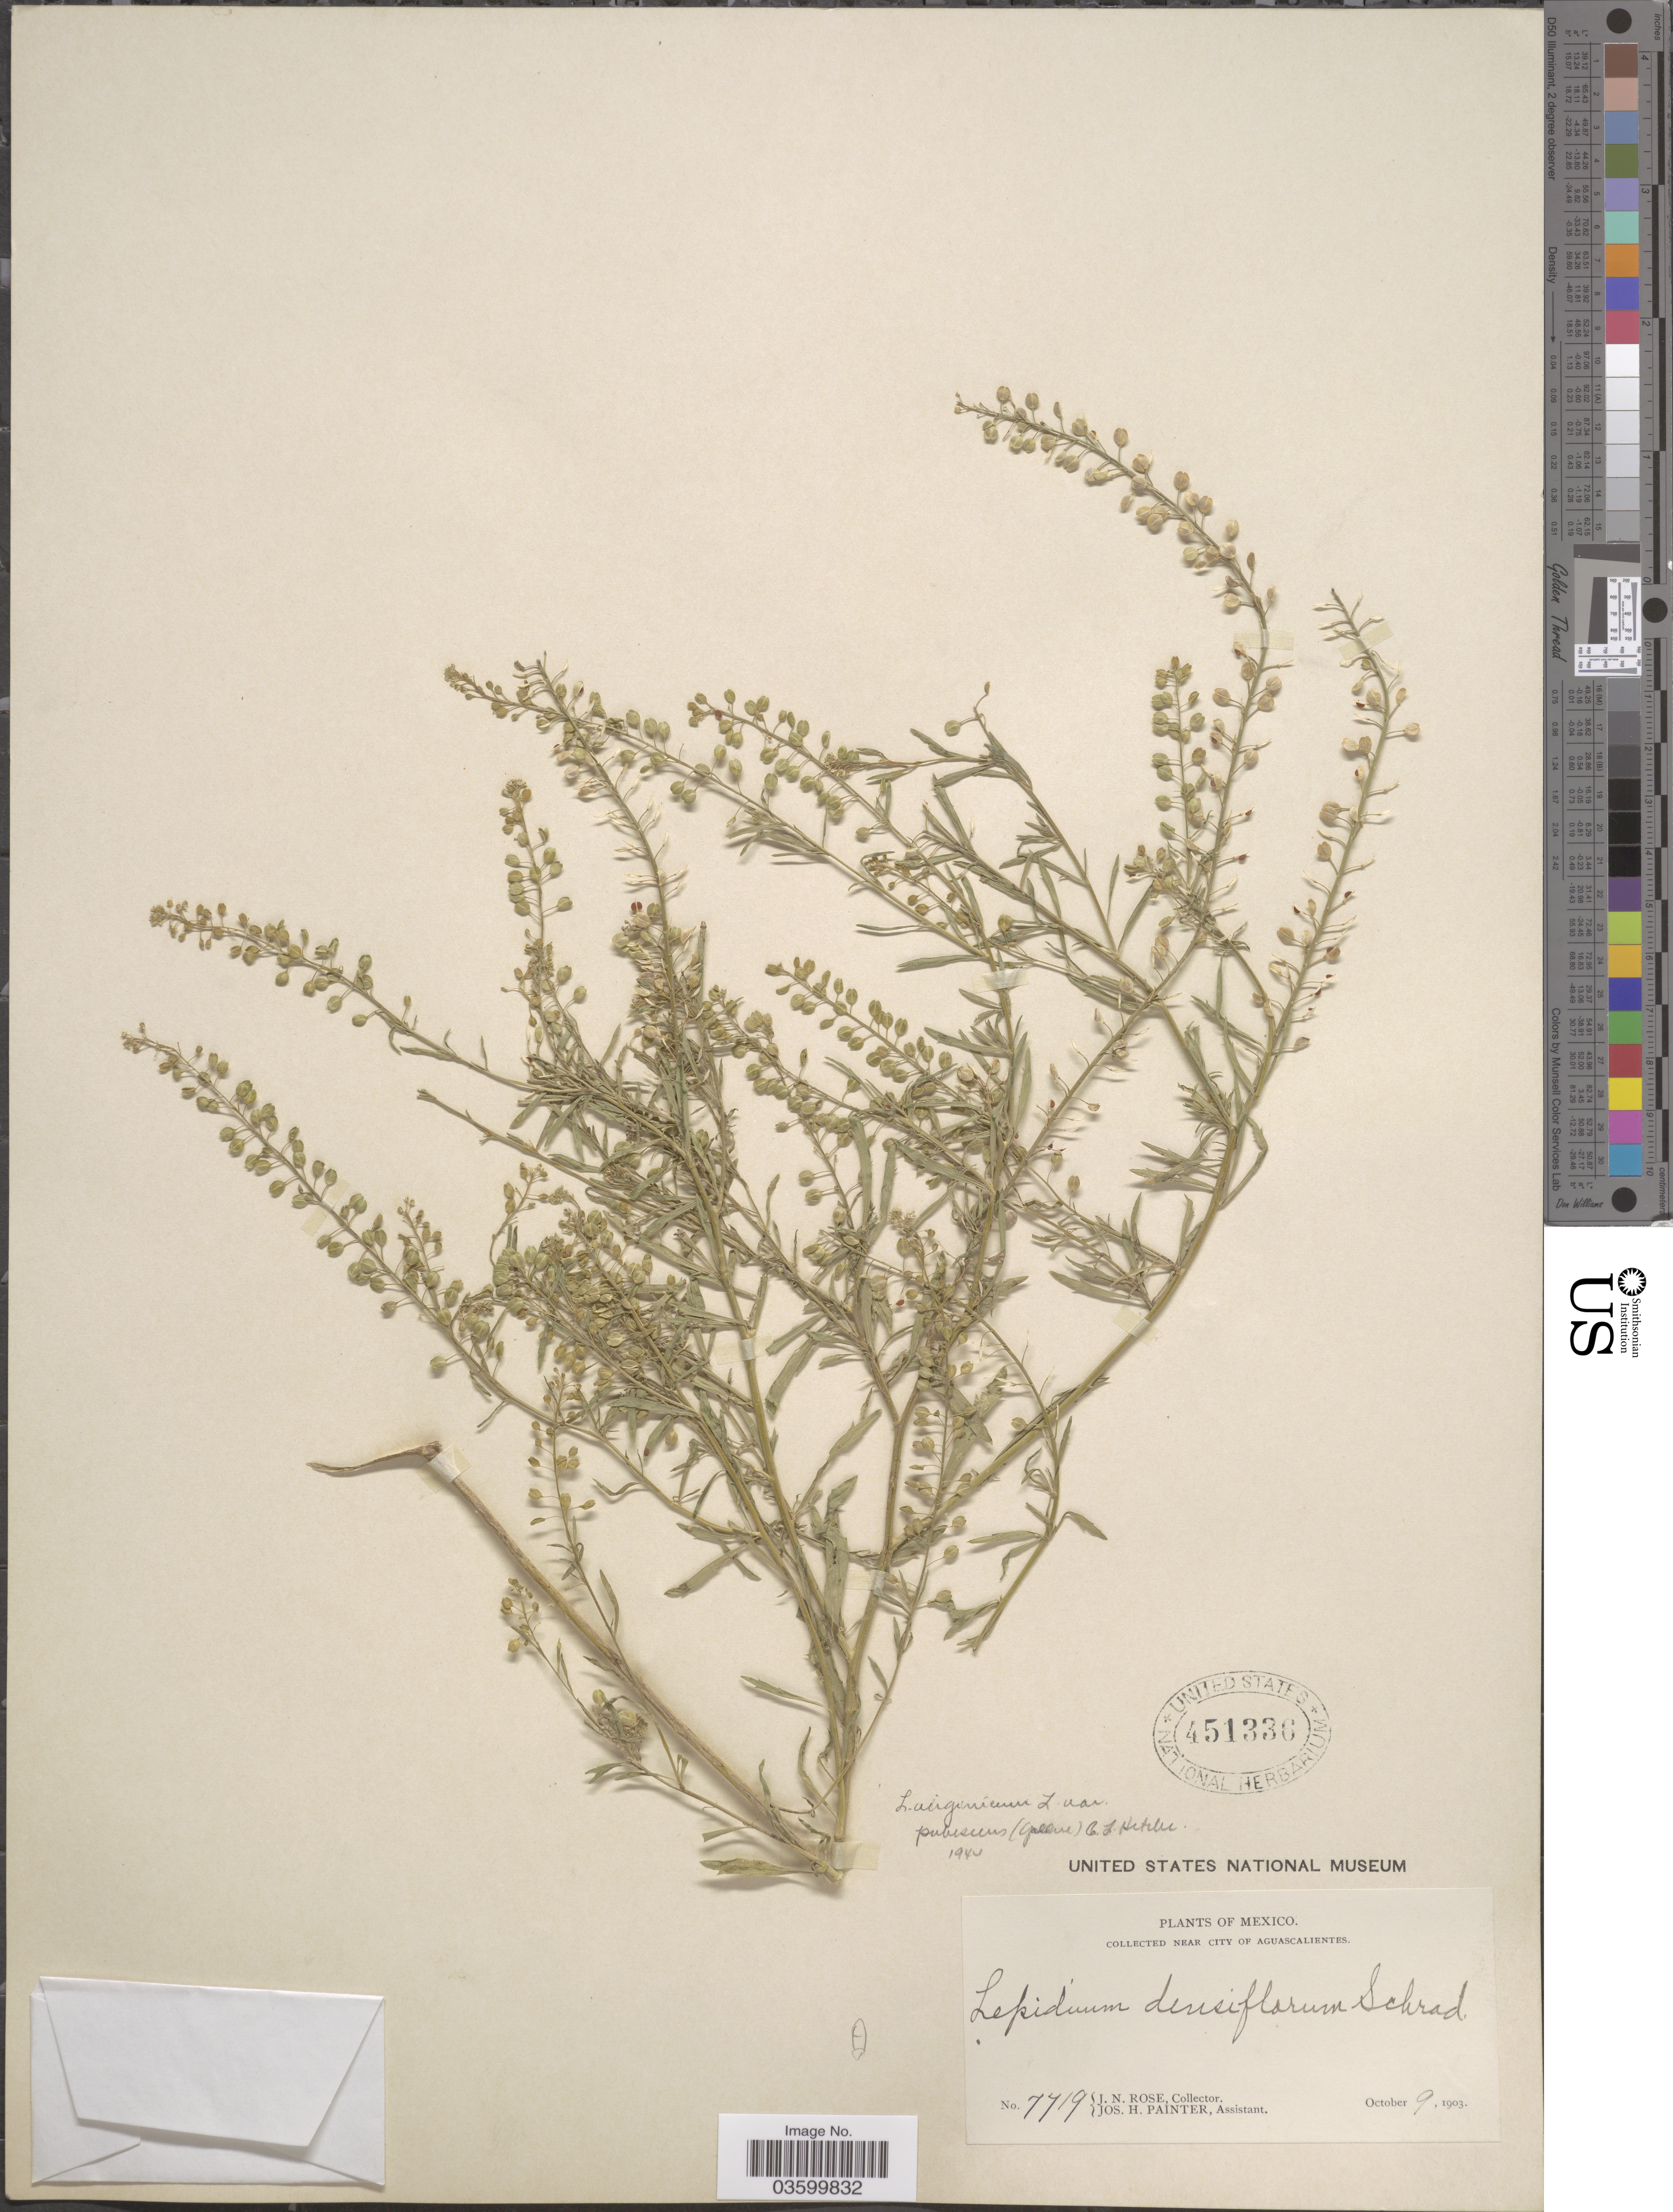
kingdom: Plantae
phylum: Tracheophyta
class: Magnoliopsida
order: Brassicales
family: Brassicaceae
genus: Lepidium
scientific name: Lepidium virginicum var. pubescens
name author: (Greene) C.L. Hitchc.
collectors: J. N. Rose & J. H. Painter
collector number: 7719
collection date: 1903-10-09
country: Mexico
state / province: Aguascalientes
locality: Near City of Aguascalientes.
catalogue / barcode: US 451336